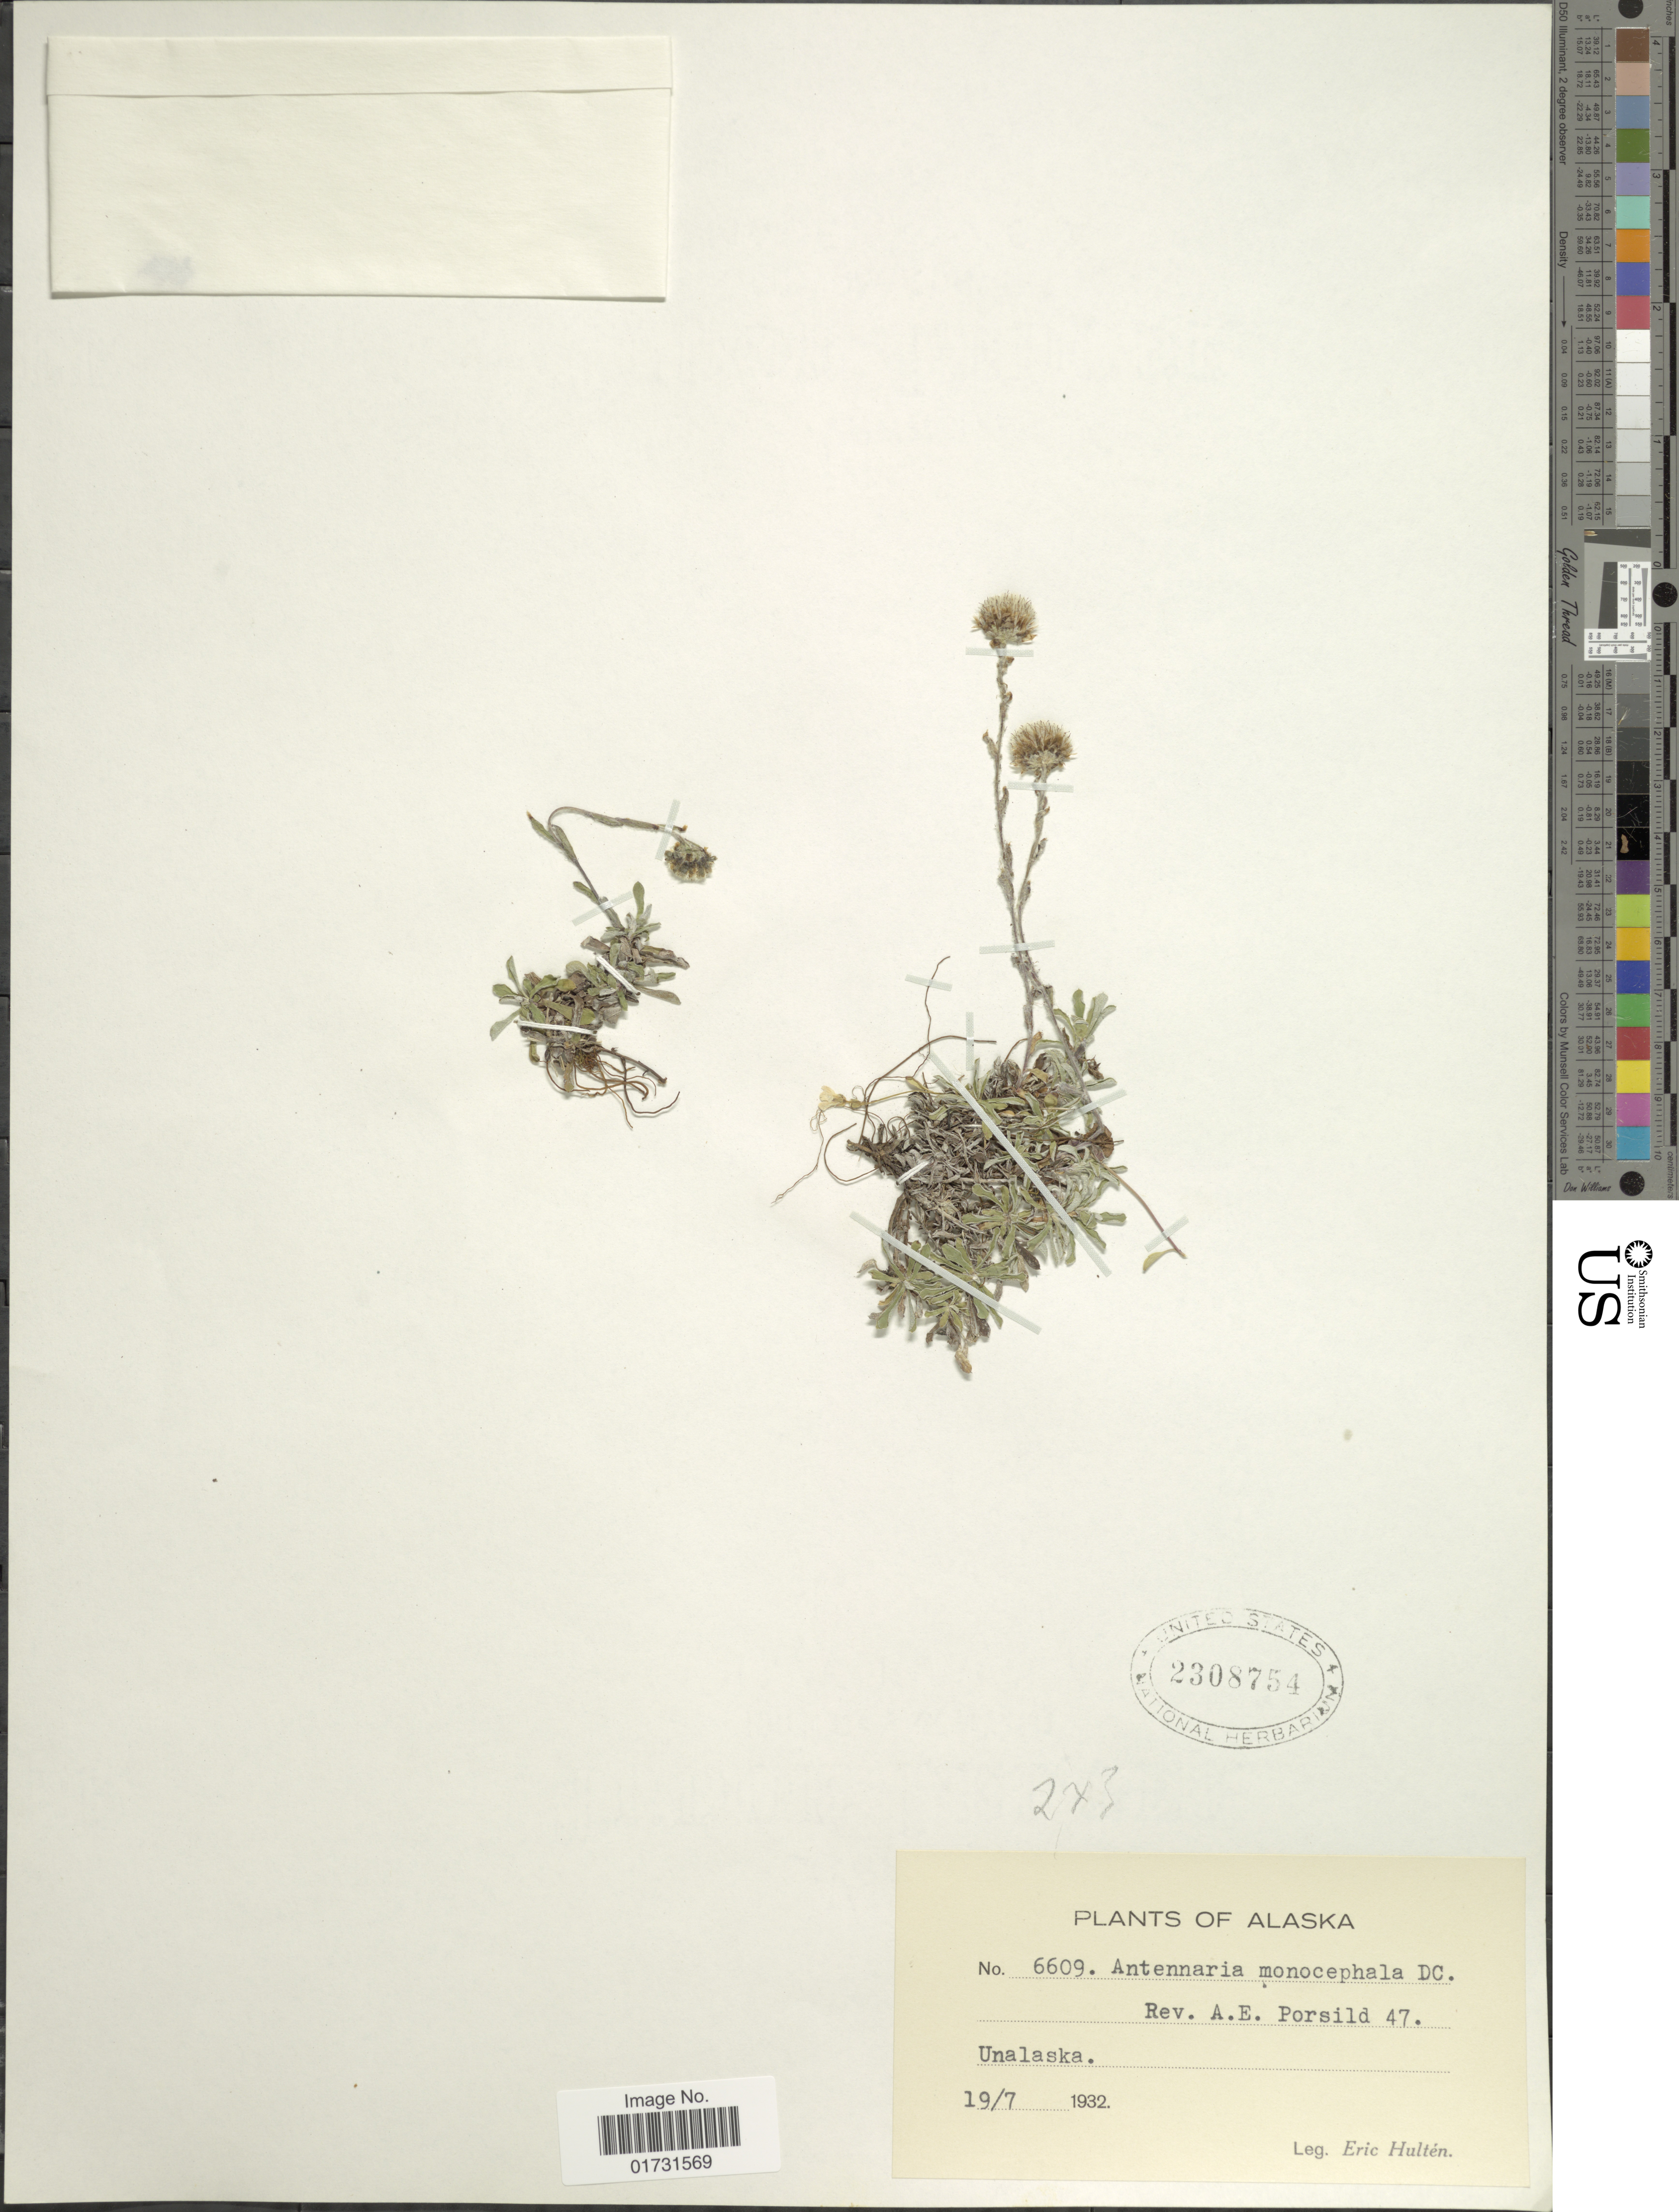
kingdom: Plantae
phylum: Tracheophyta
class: Magnoliopsida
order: Asterales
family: Asteraceae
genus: Antennaria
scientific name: Antennaria monocephala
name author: DC.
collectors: E. G. Hultén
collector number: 6609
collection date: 1932-07-19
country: United States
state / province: Alaska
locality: Unalaska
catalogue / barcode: US 2308754